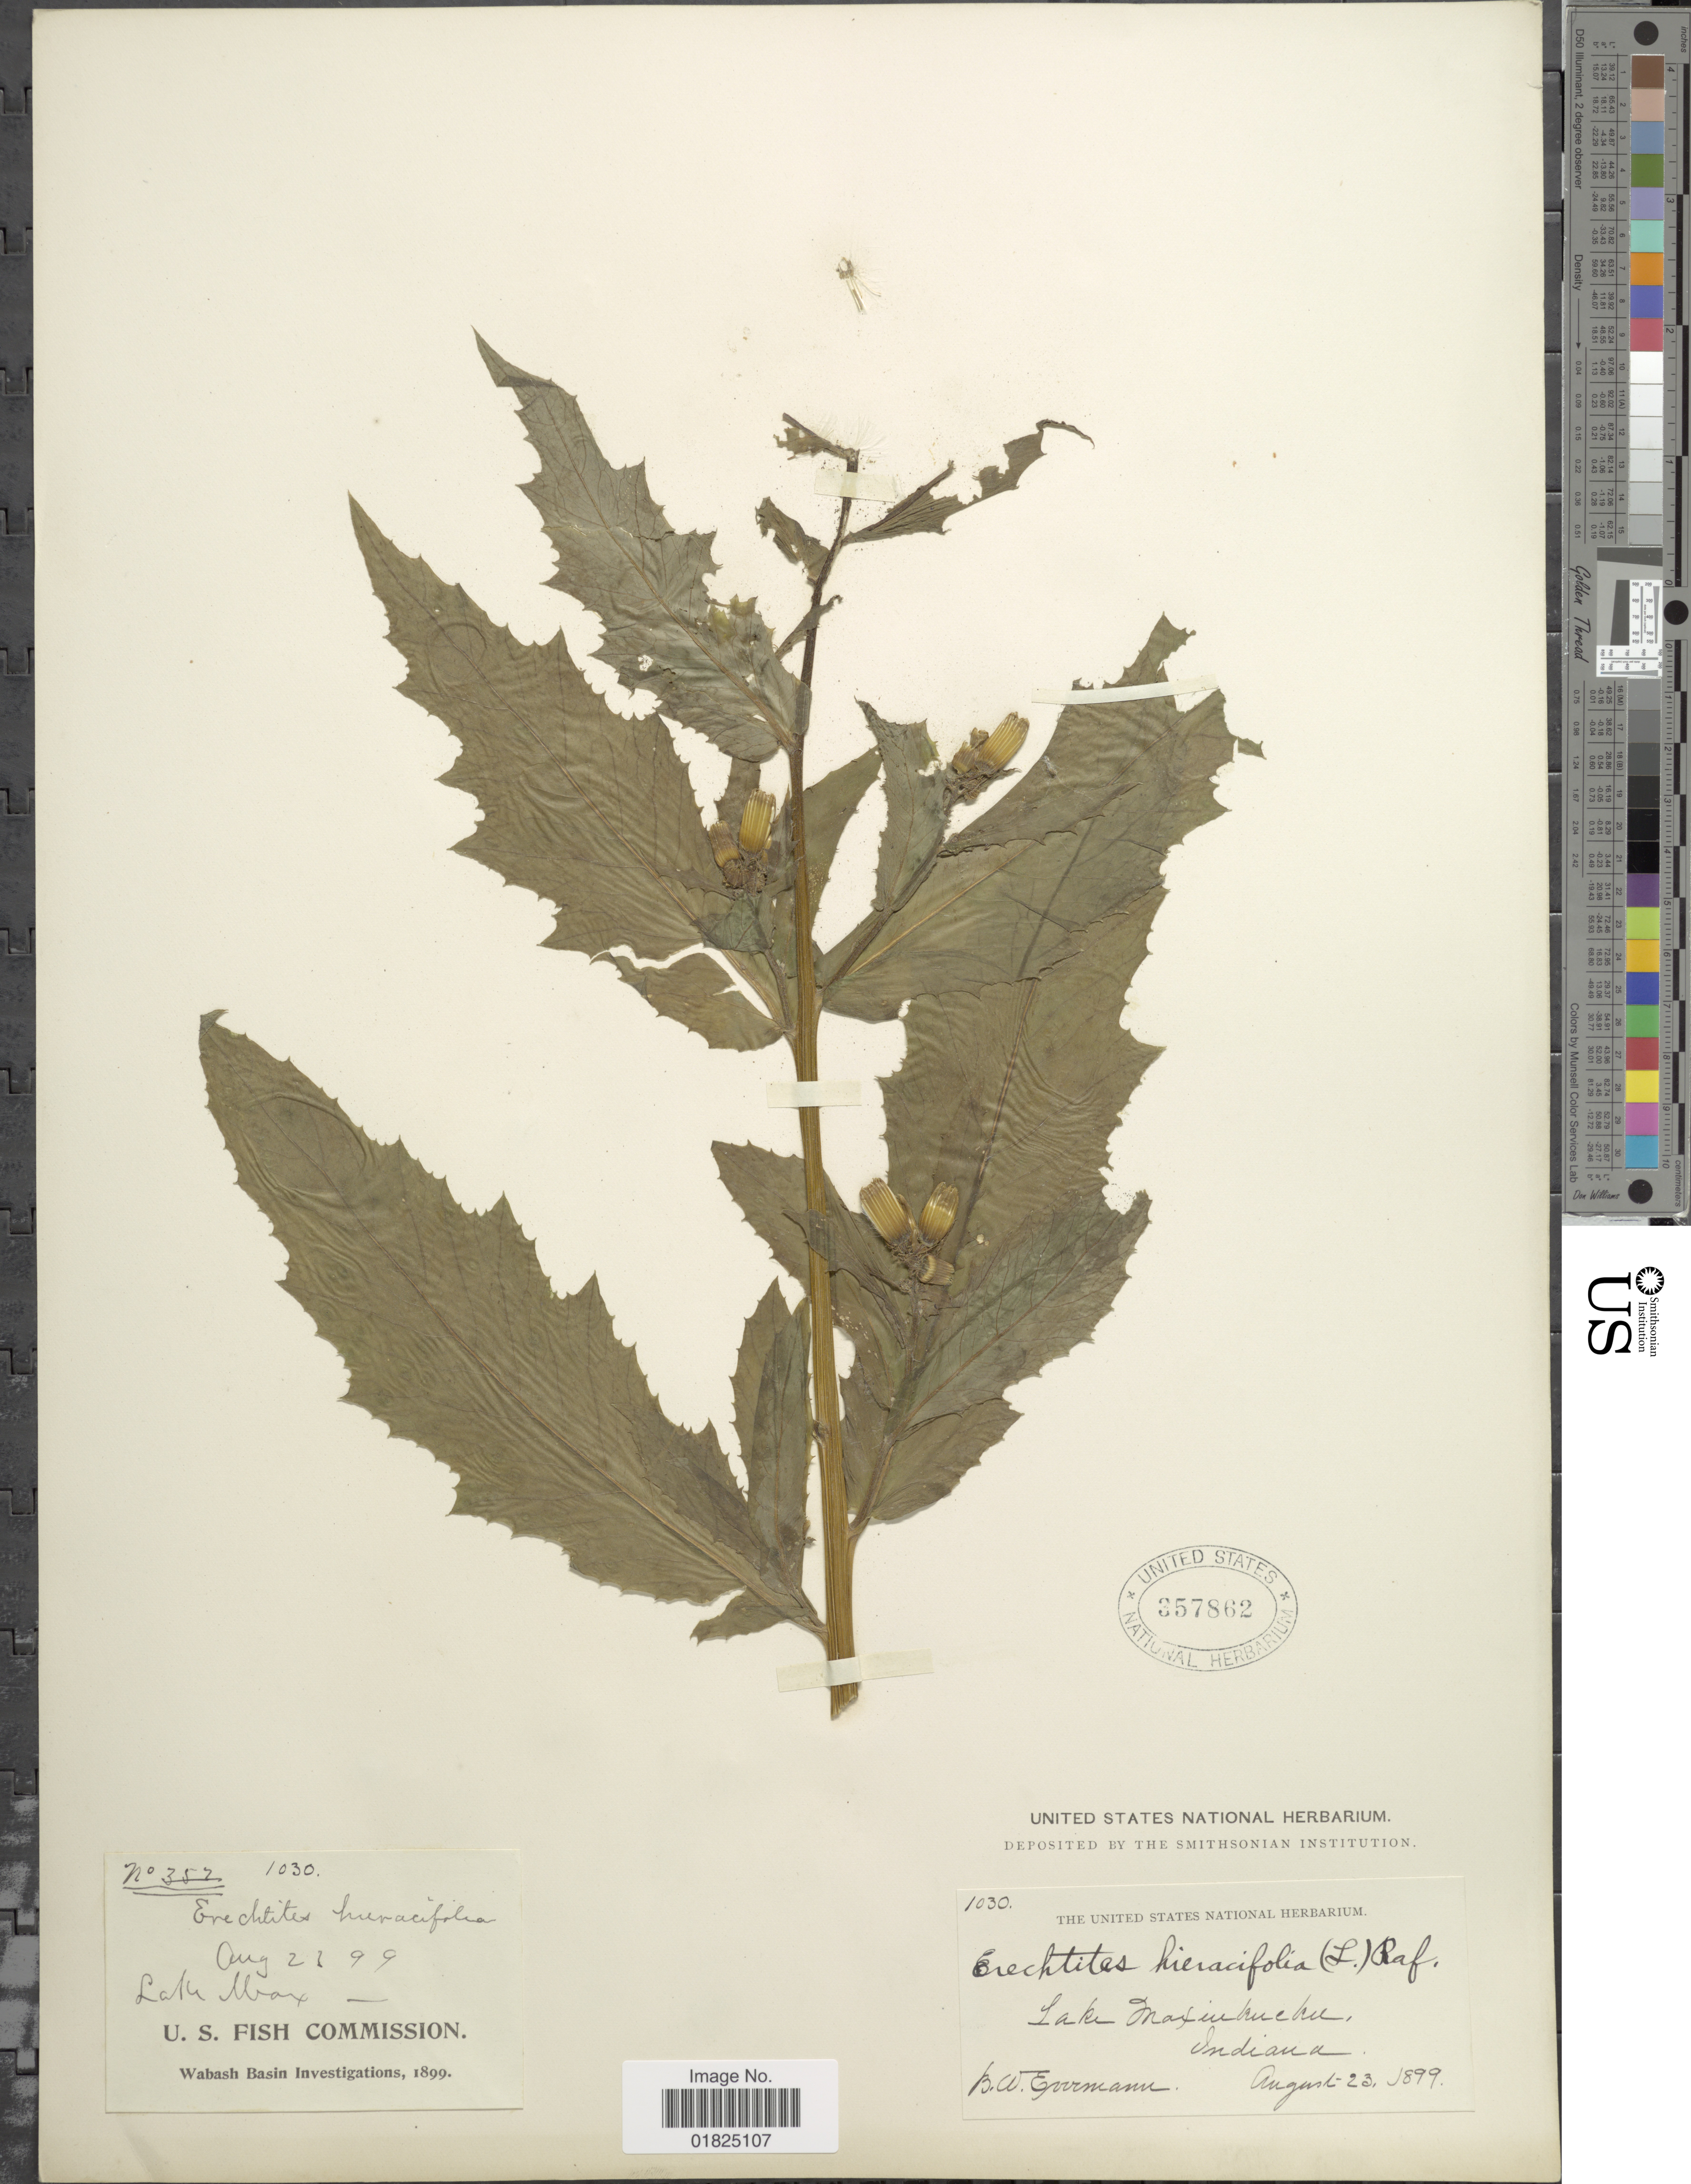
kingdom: Plantae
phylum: Tracheophyta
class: Magnoliopsida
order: Asterales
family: Asteraceae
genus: Erechtites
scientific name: Erechtites hieraciifolius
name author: (L.) Raf. ex DC.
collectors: B. W. Evermann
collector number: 1030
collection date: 1899-08-23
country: United States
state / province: Indiana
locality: Lake Macinkuchee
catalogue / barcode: US 357862